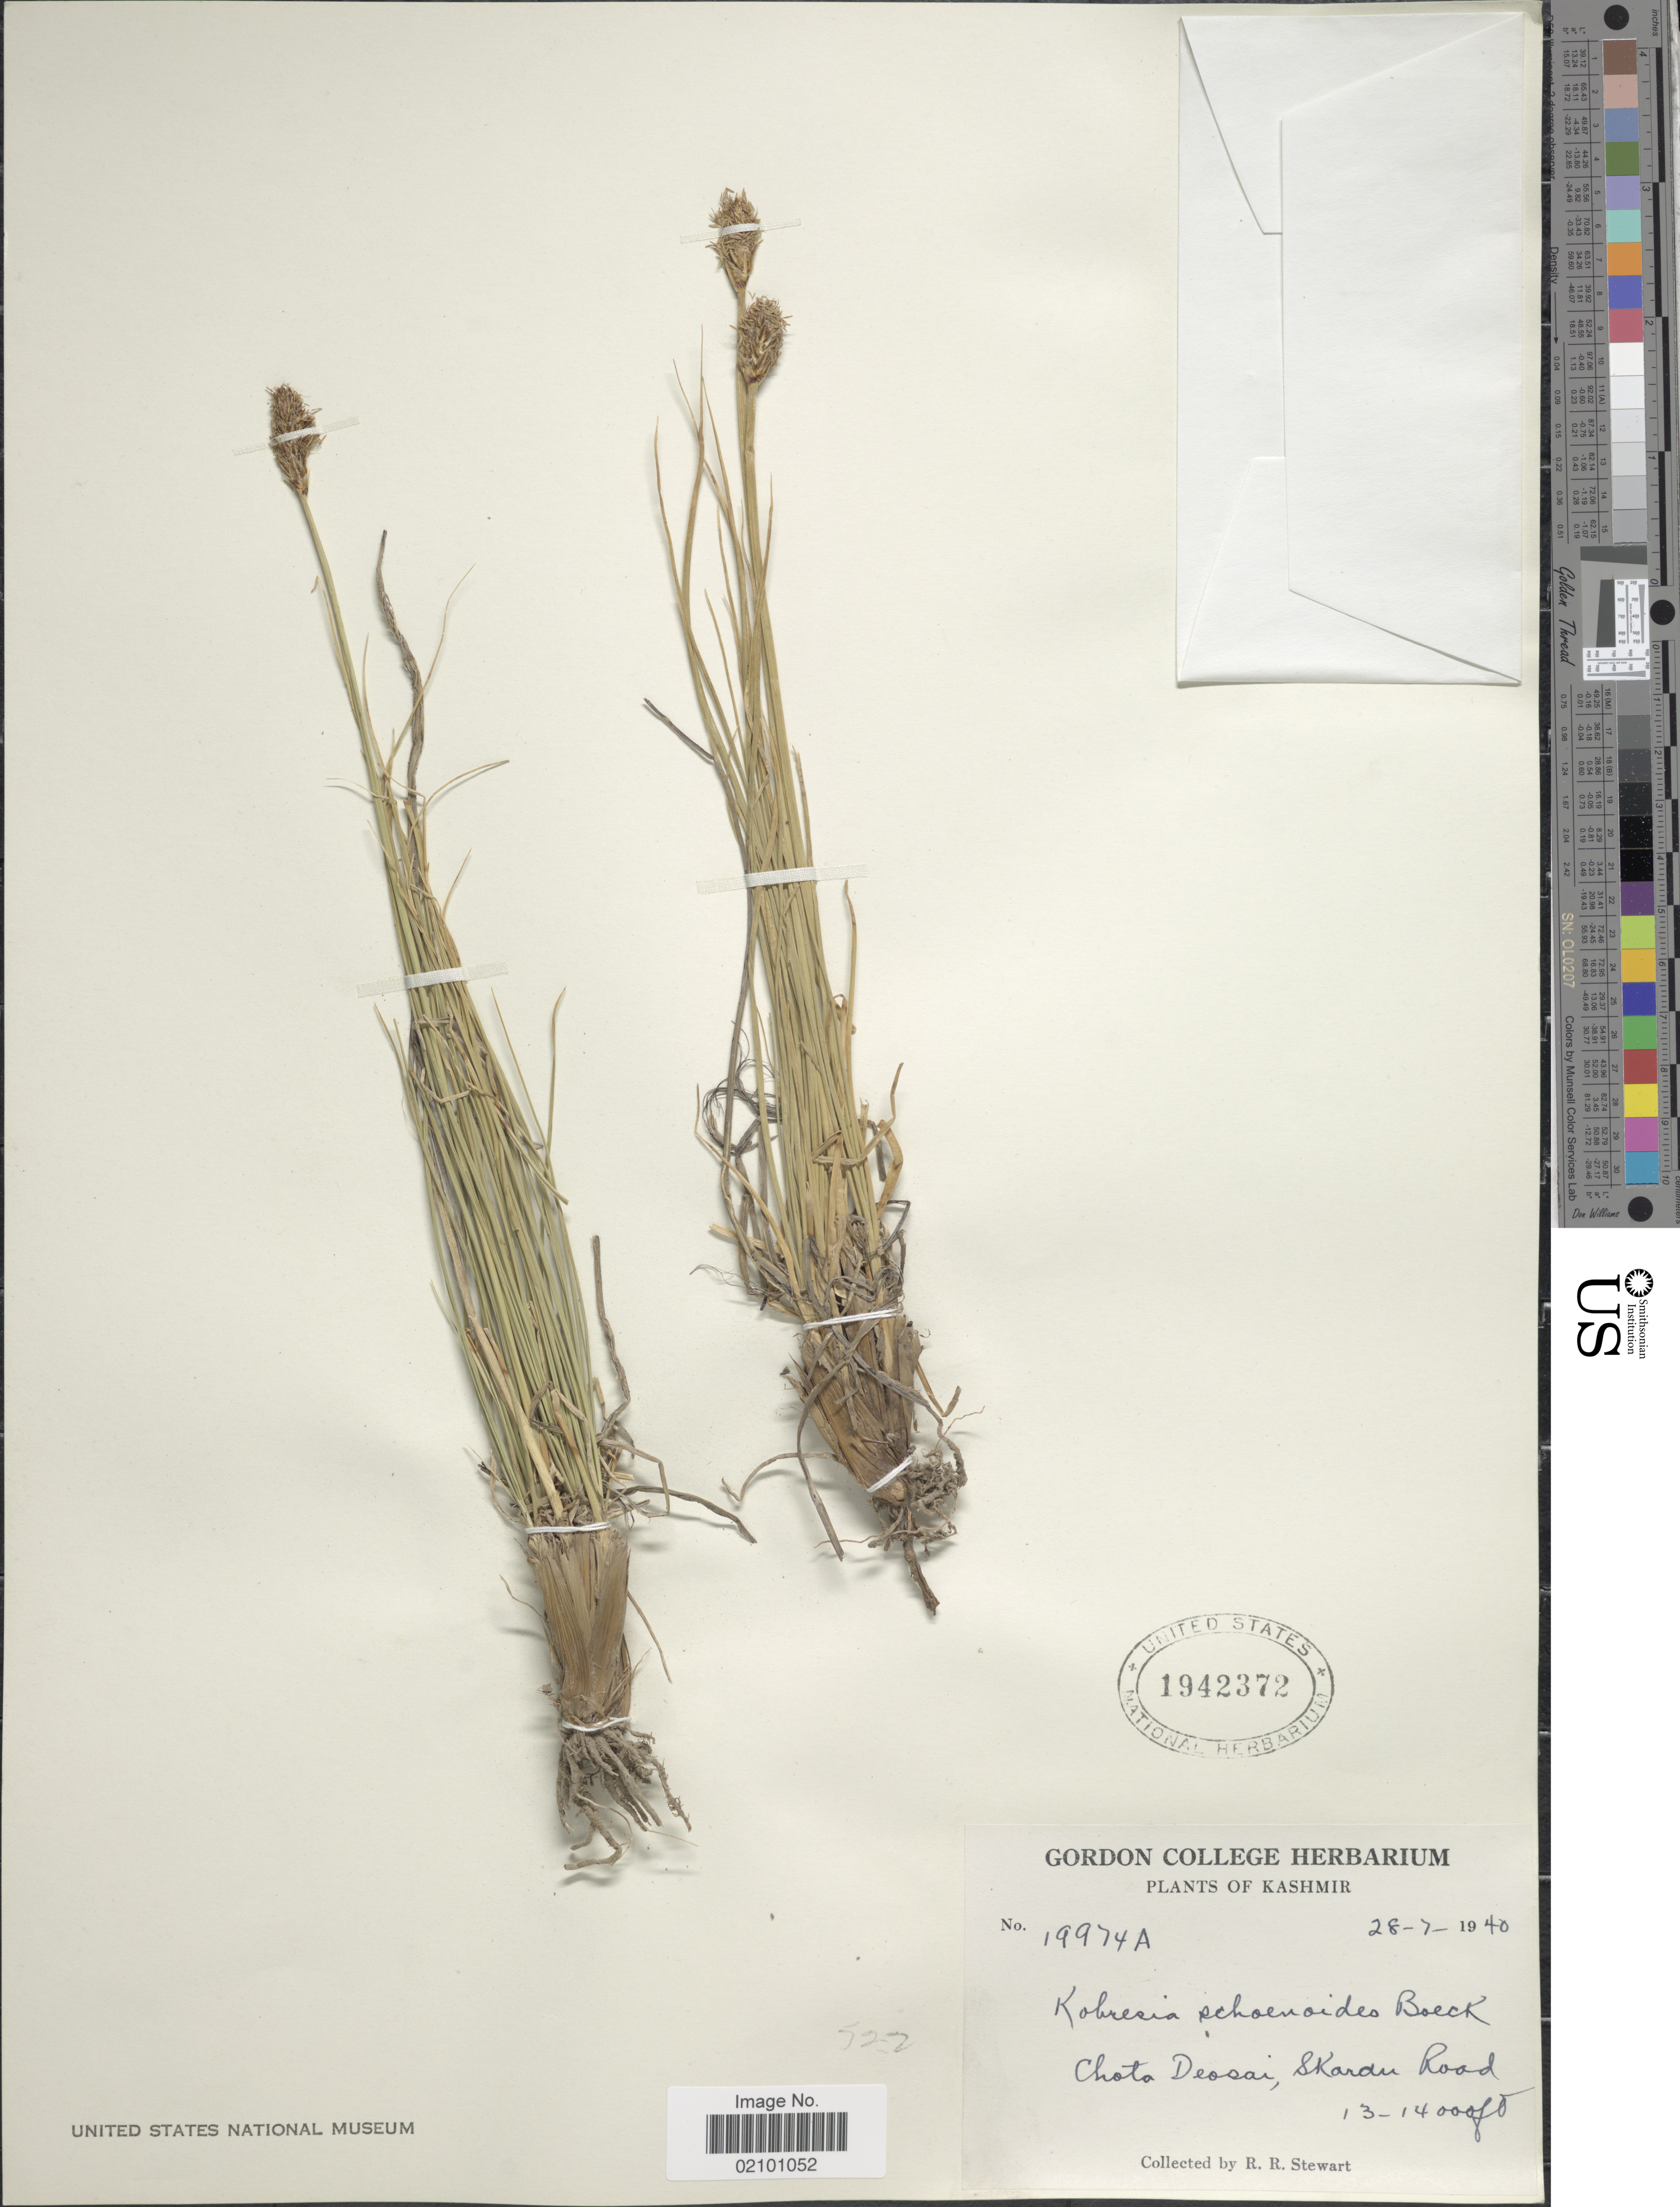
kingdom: Plantae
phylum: Tracheophyta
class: Liliopsida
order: Poales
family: Cyperaceae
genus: Carex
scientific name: Carex deasyi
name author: (C.B. Clarke) O. Yano & S.R. Zhang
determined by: Strong, M. T., (US), Smithsonian Institution - National Museum of Natural History (UNITED STATES)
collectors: R. R. Stewart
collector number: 19974A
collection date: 1940-07-28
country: India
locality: Kashmir, Chota Deosai, Skardu Road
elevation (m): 3962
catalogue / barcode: US 1942372